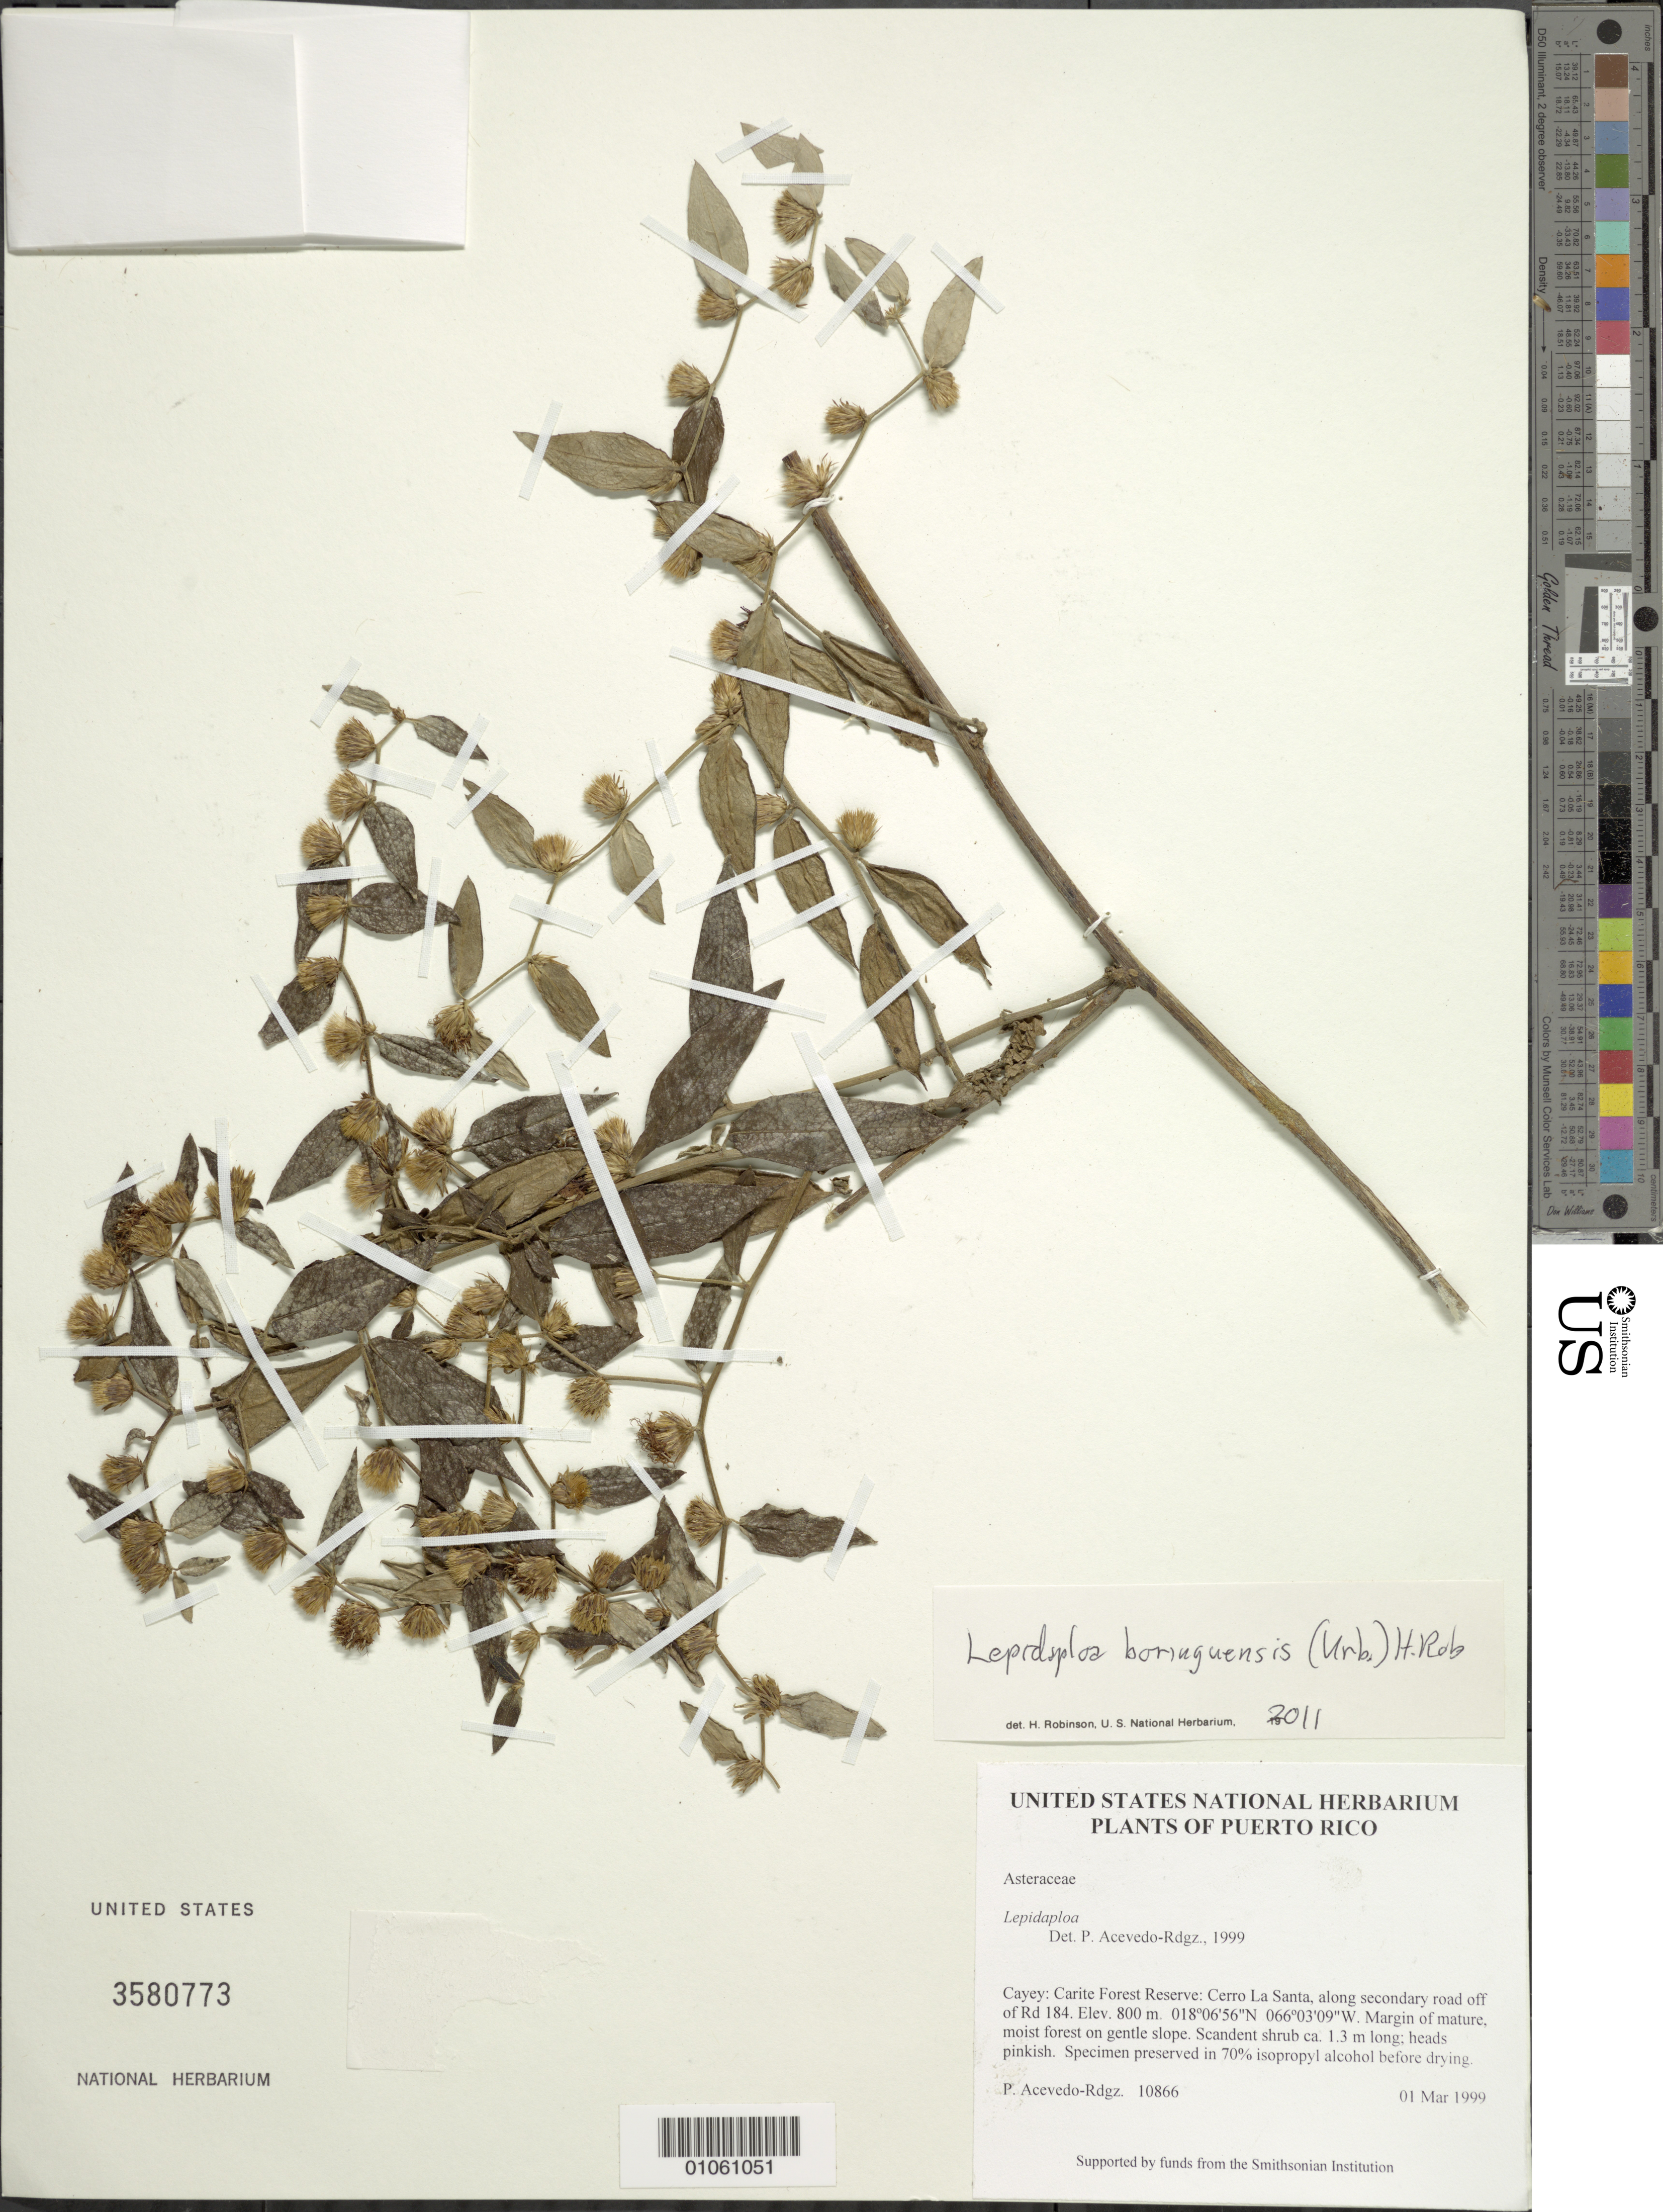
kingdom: Plantae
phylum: Tracheophyta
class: Magnoliopsida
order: Asterales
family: Asteraceae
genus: Lepidaploa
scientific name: Lepidaploa borinquensis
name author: (Urb.) H. Rob.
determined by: Robinson, Harold E., (US)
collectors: P. Acevedo-Rodr.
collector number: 10866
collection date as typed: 01 Mar 1999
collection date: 1999-03-01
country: Puerto Rico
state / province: San Lorenzo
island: Puerto Rico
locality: Cayey: Carite Forest Reserve: Cerro La Santa, along secondary road off of Rd 184.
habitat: Margin of mature, moist forest on gentle slope.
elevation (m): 800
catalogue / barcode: US 3580773